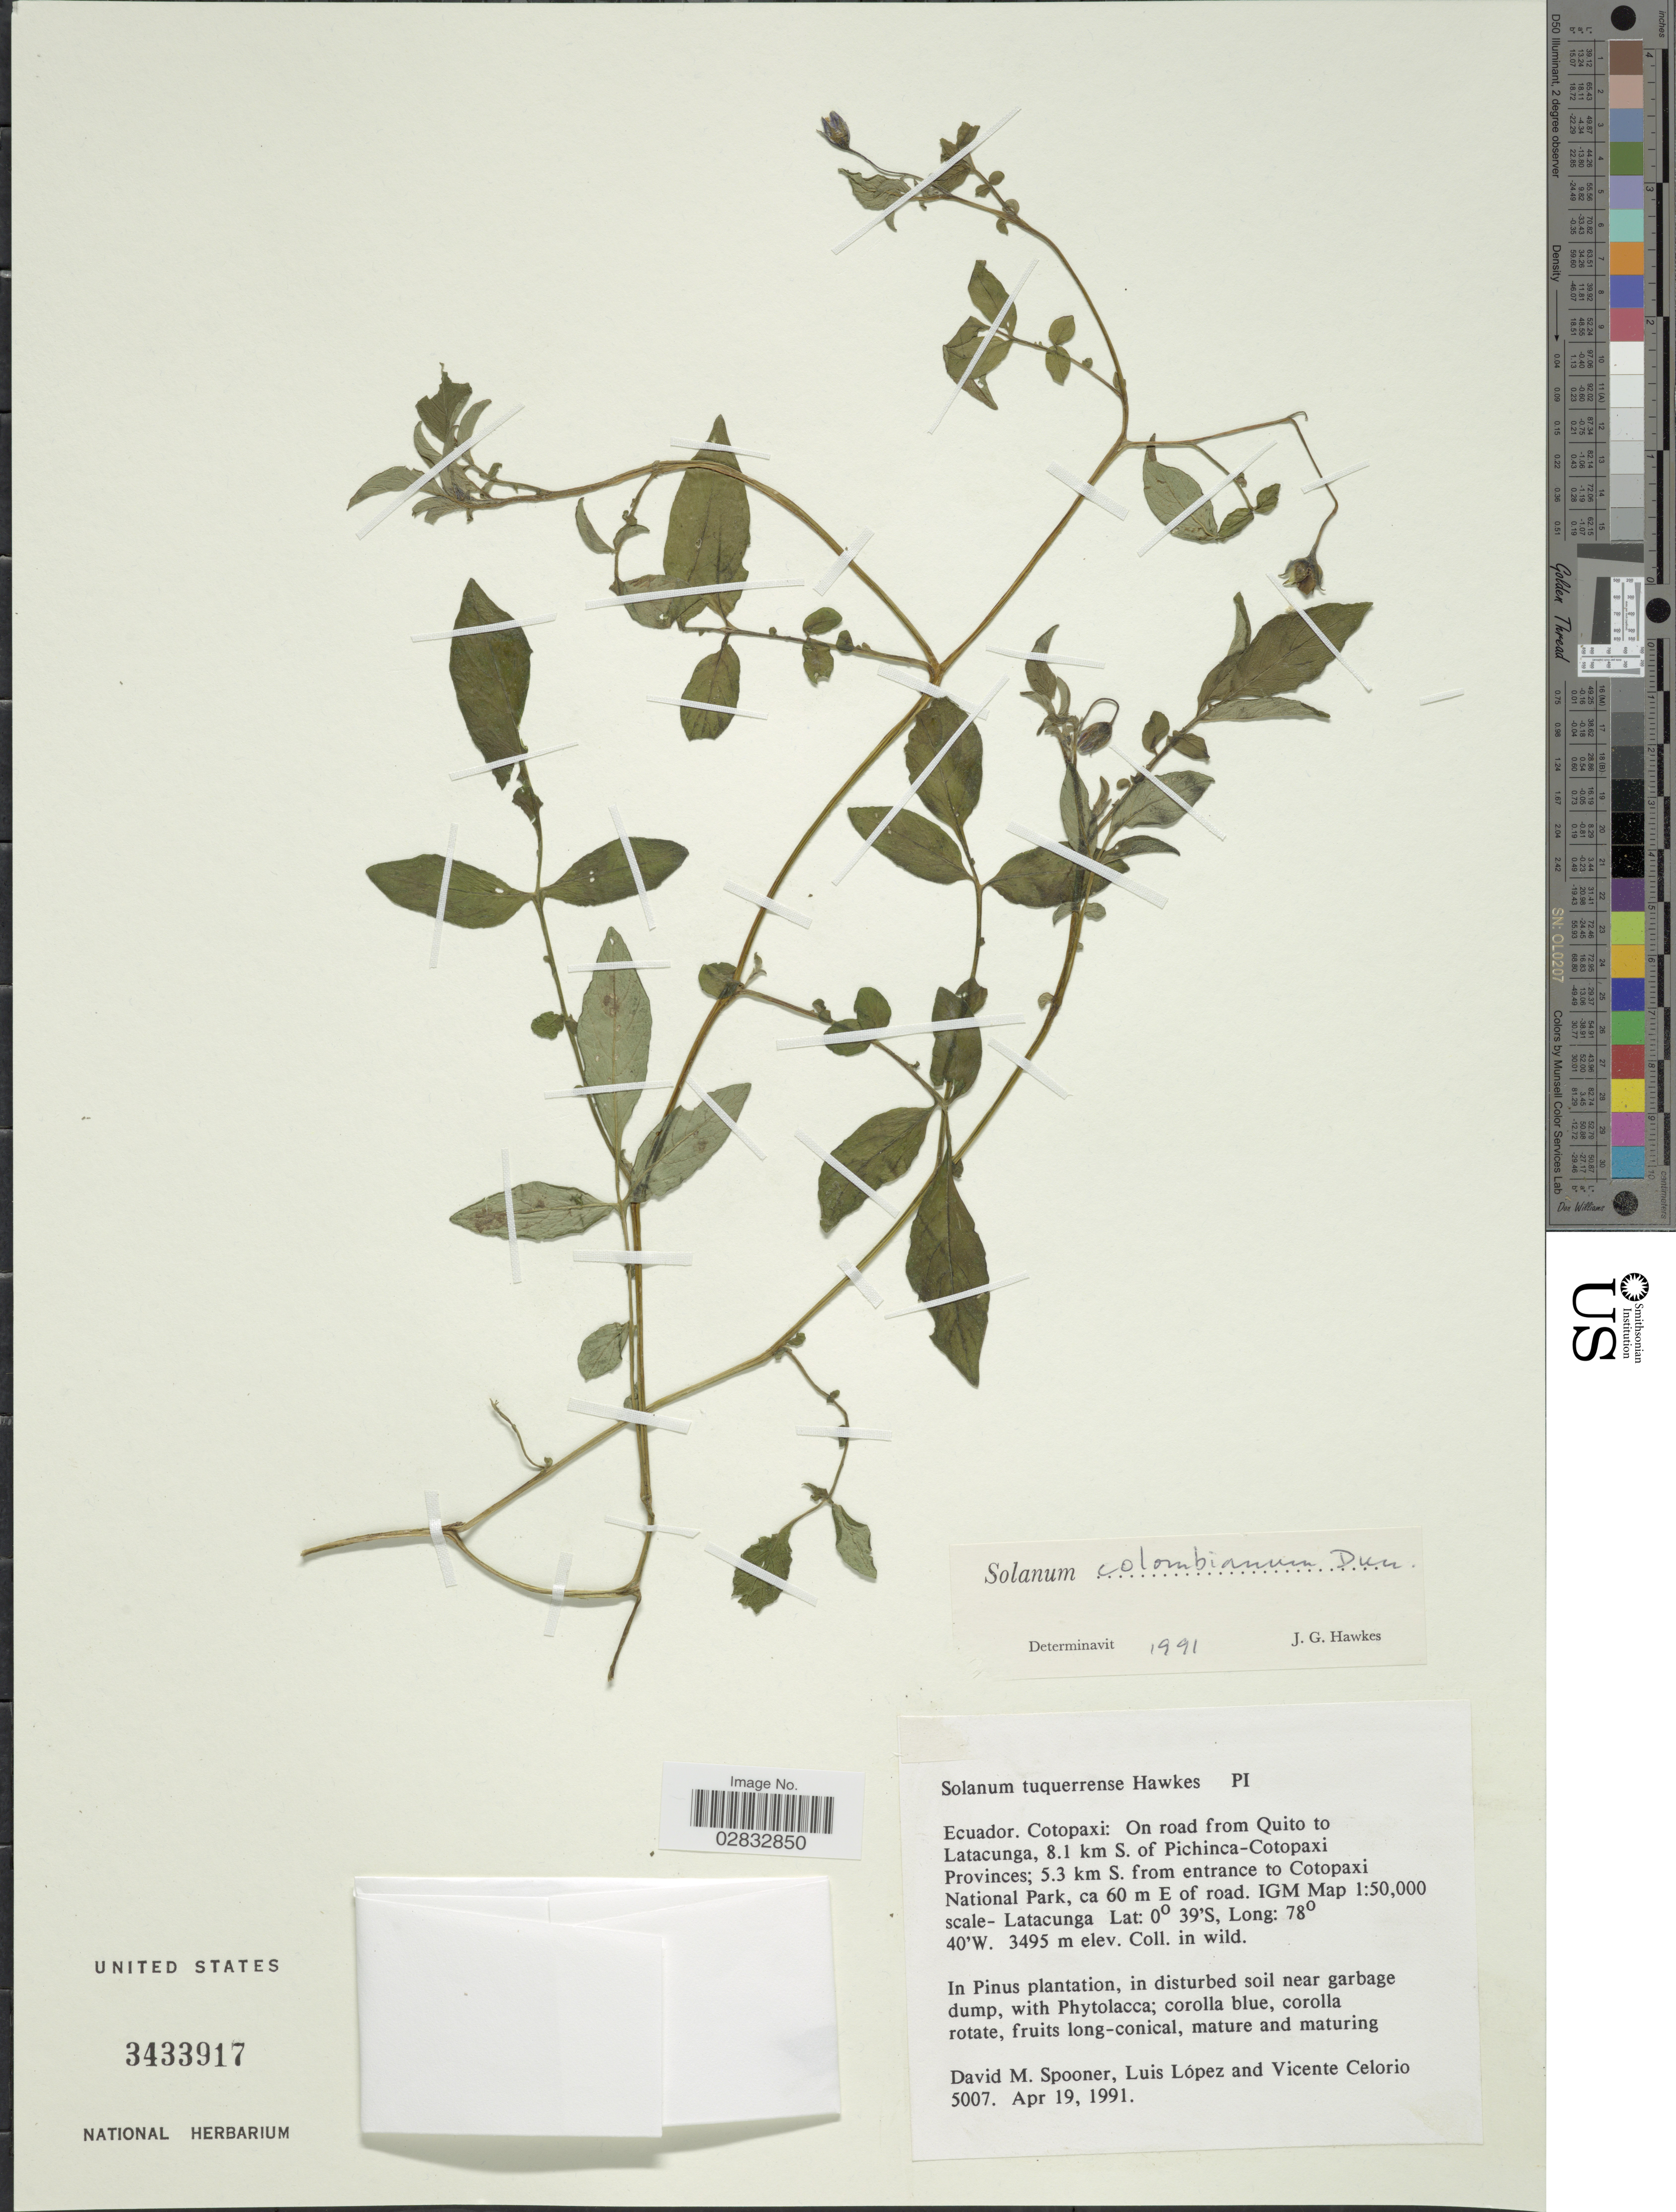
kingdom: Plantae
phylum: Tracheophyta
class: Magnoliopsida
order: Solanales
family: Solanaceae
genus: Solanum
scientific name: Solanum colombianum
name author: Dunal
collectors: D. Spooner, L. López & V. Celorio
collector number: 5007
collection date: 1991-04-19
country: Ecuador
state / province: Cotopaxi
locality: On road from Quito to Latacunga, 8.1 km S. of Pichinca- Cotopaxi Provinces; 5.3 km S. from entrance to Cotopaxi National Park, ca 60 m E of road. IGM Map 1:50,000 scale-Latacunga.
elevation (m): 3495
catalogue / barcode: US 3433917